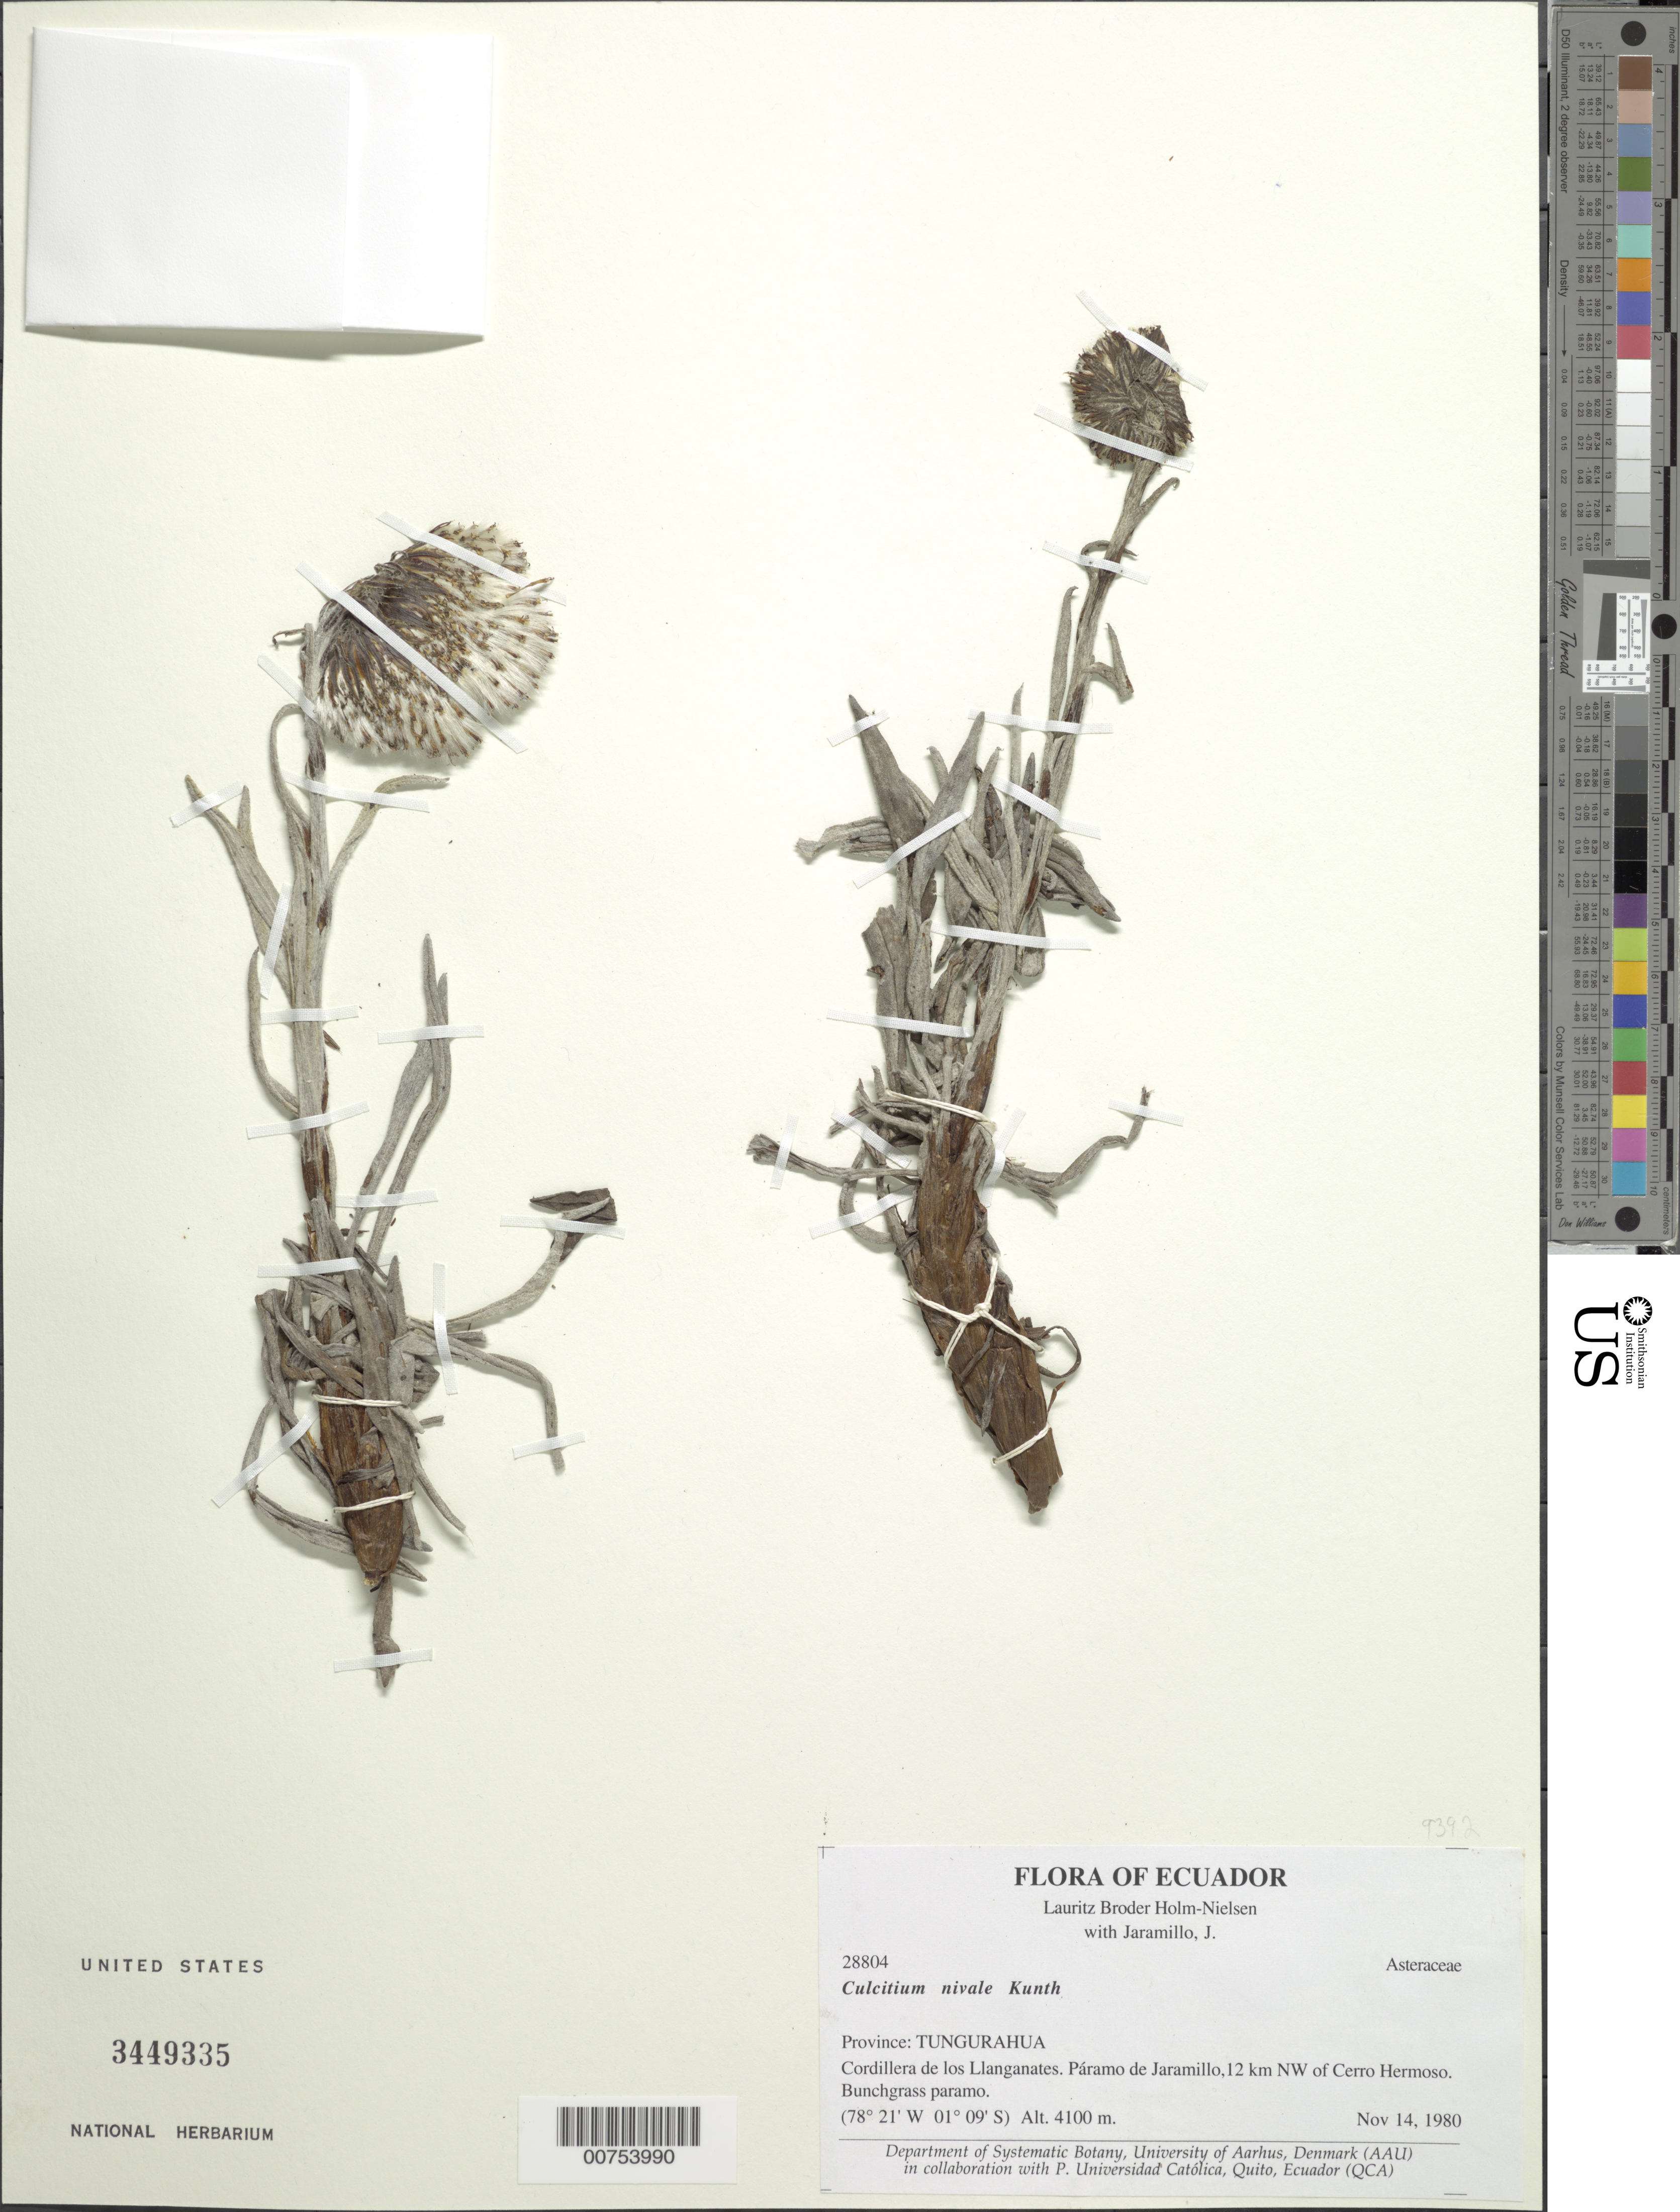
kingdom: Plantae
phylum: Tracheophyta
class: Magnoliopsida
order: Asterales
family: Asteraceae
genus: Senecio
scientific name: Senecio nivalis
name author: (Kunth) Cuatrec.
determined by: Salomon, Luciana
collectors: L. B. Holm-Nielsen & J. L. Jaramillo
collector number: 28804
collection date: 1980-11-14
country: Ecuador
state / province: Tungurahua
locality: Cordillera de los Llanganates, Páramo de Jaramillo, 12 km NW of Cerro Hermoso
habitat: Bunchgrass paramo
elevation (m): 4100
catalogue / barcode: US 3449335